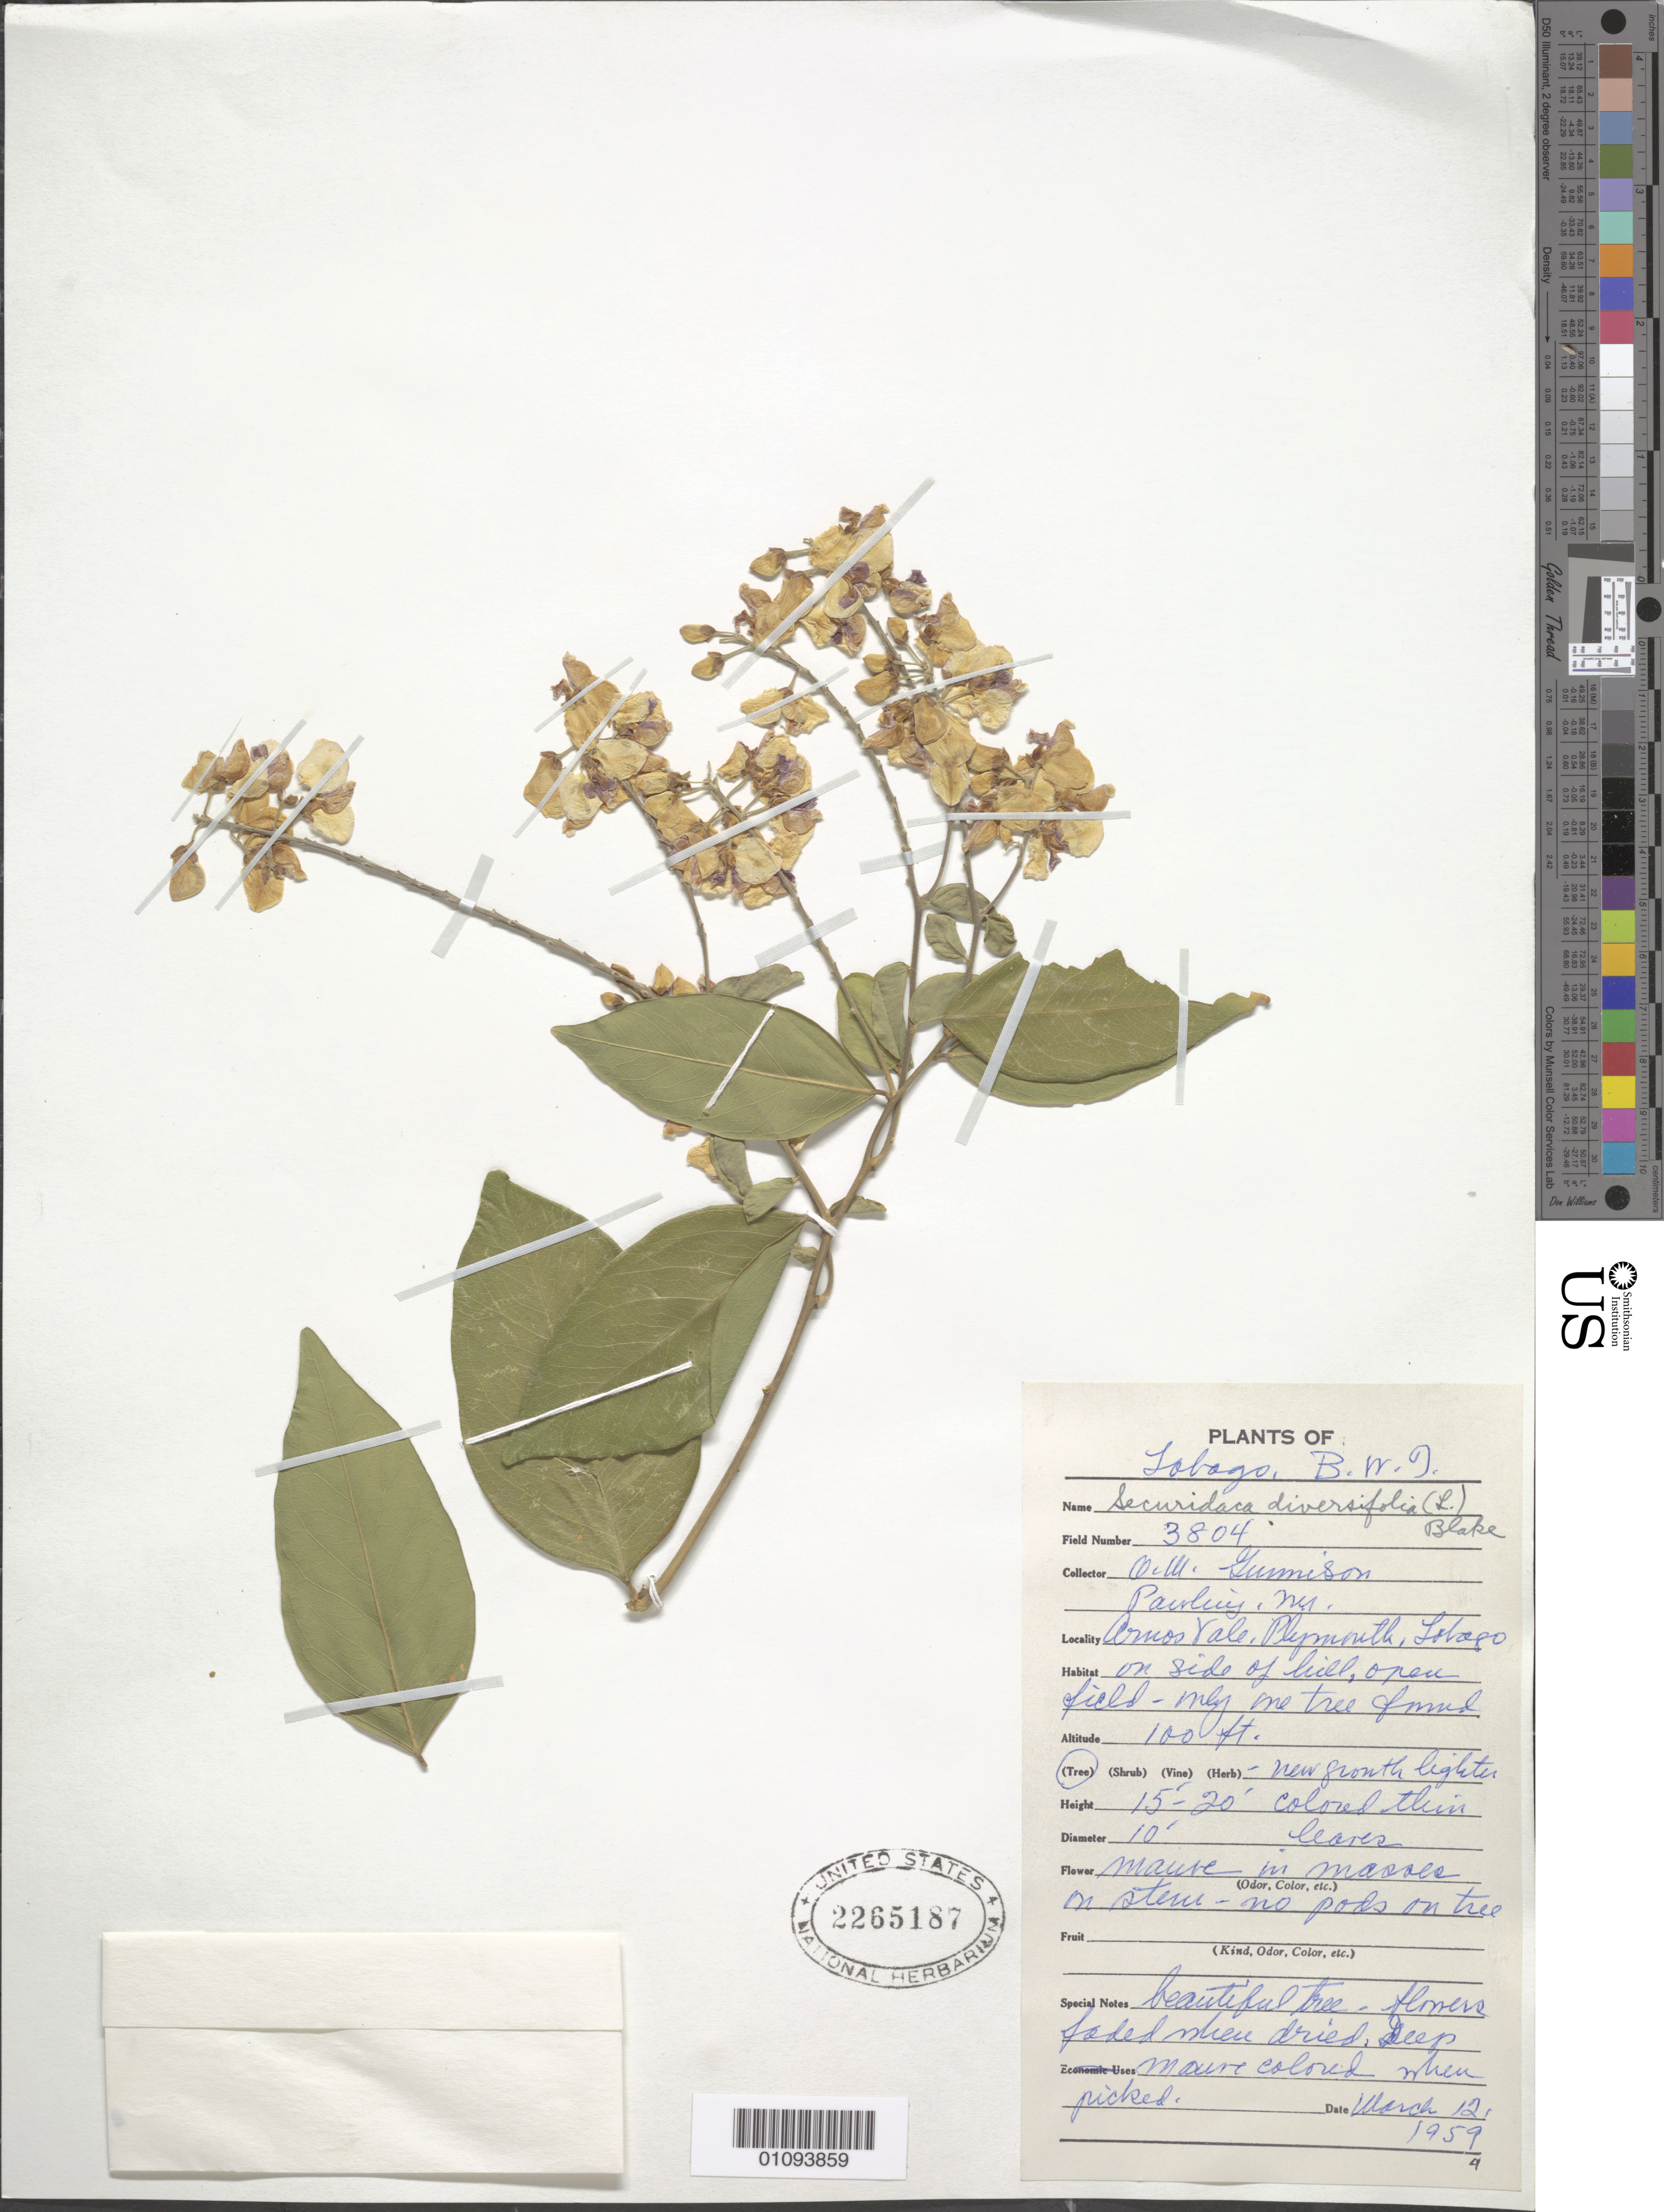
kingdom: Plantae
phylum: Tracheophyta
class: Magnoliopsida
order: Fabales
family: Polygalaceae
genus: Securidaca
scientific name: Securidaca diversifolia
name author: (L.) S.F. Blake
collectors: Gunnison, O. M.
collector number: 3804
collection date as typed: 12 Mar 1959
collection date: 1959-03-12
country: Trinidad and Tobago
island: Tobago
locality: Armos Vale, Plymouth, Lolapo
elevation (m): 30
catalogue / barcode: US 2265187